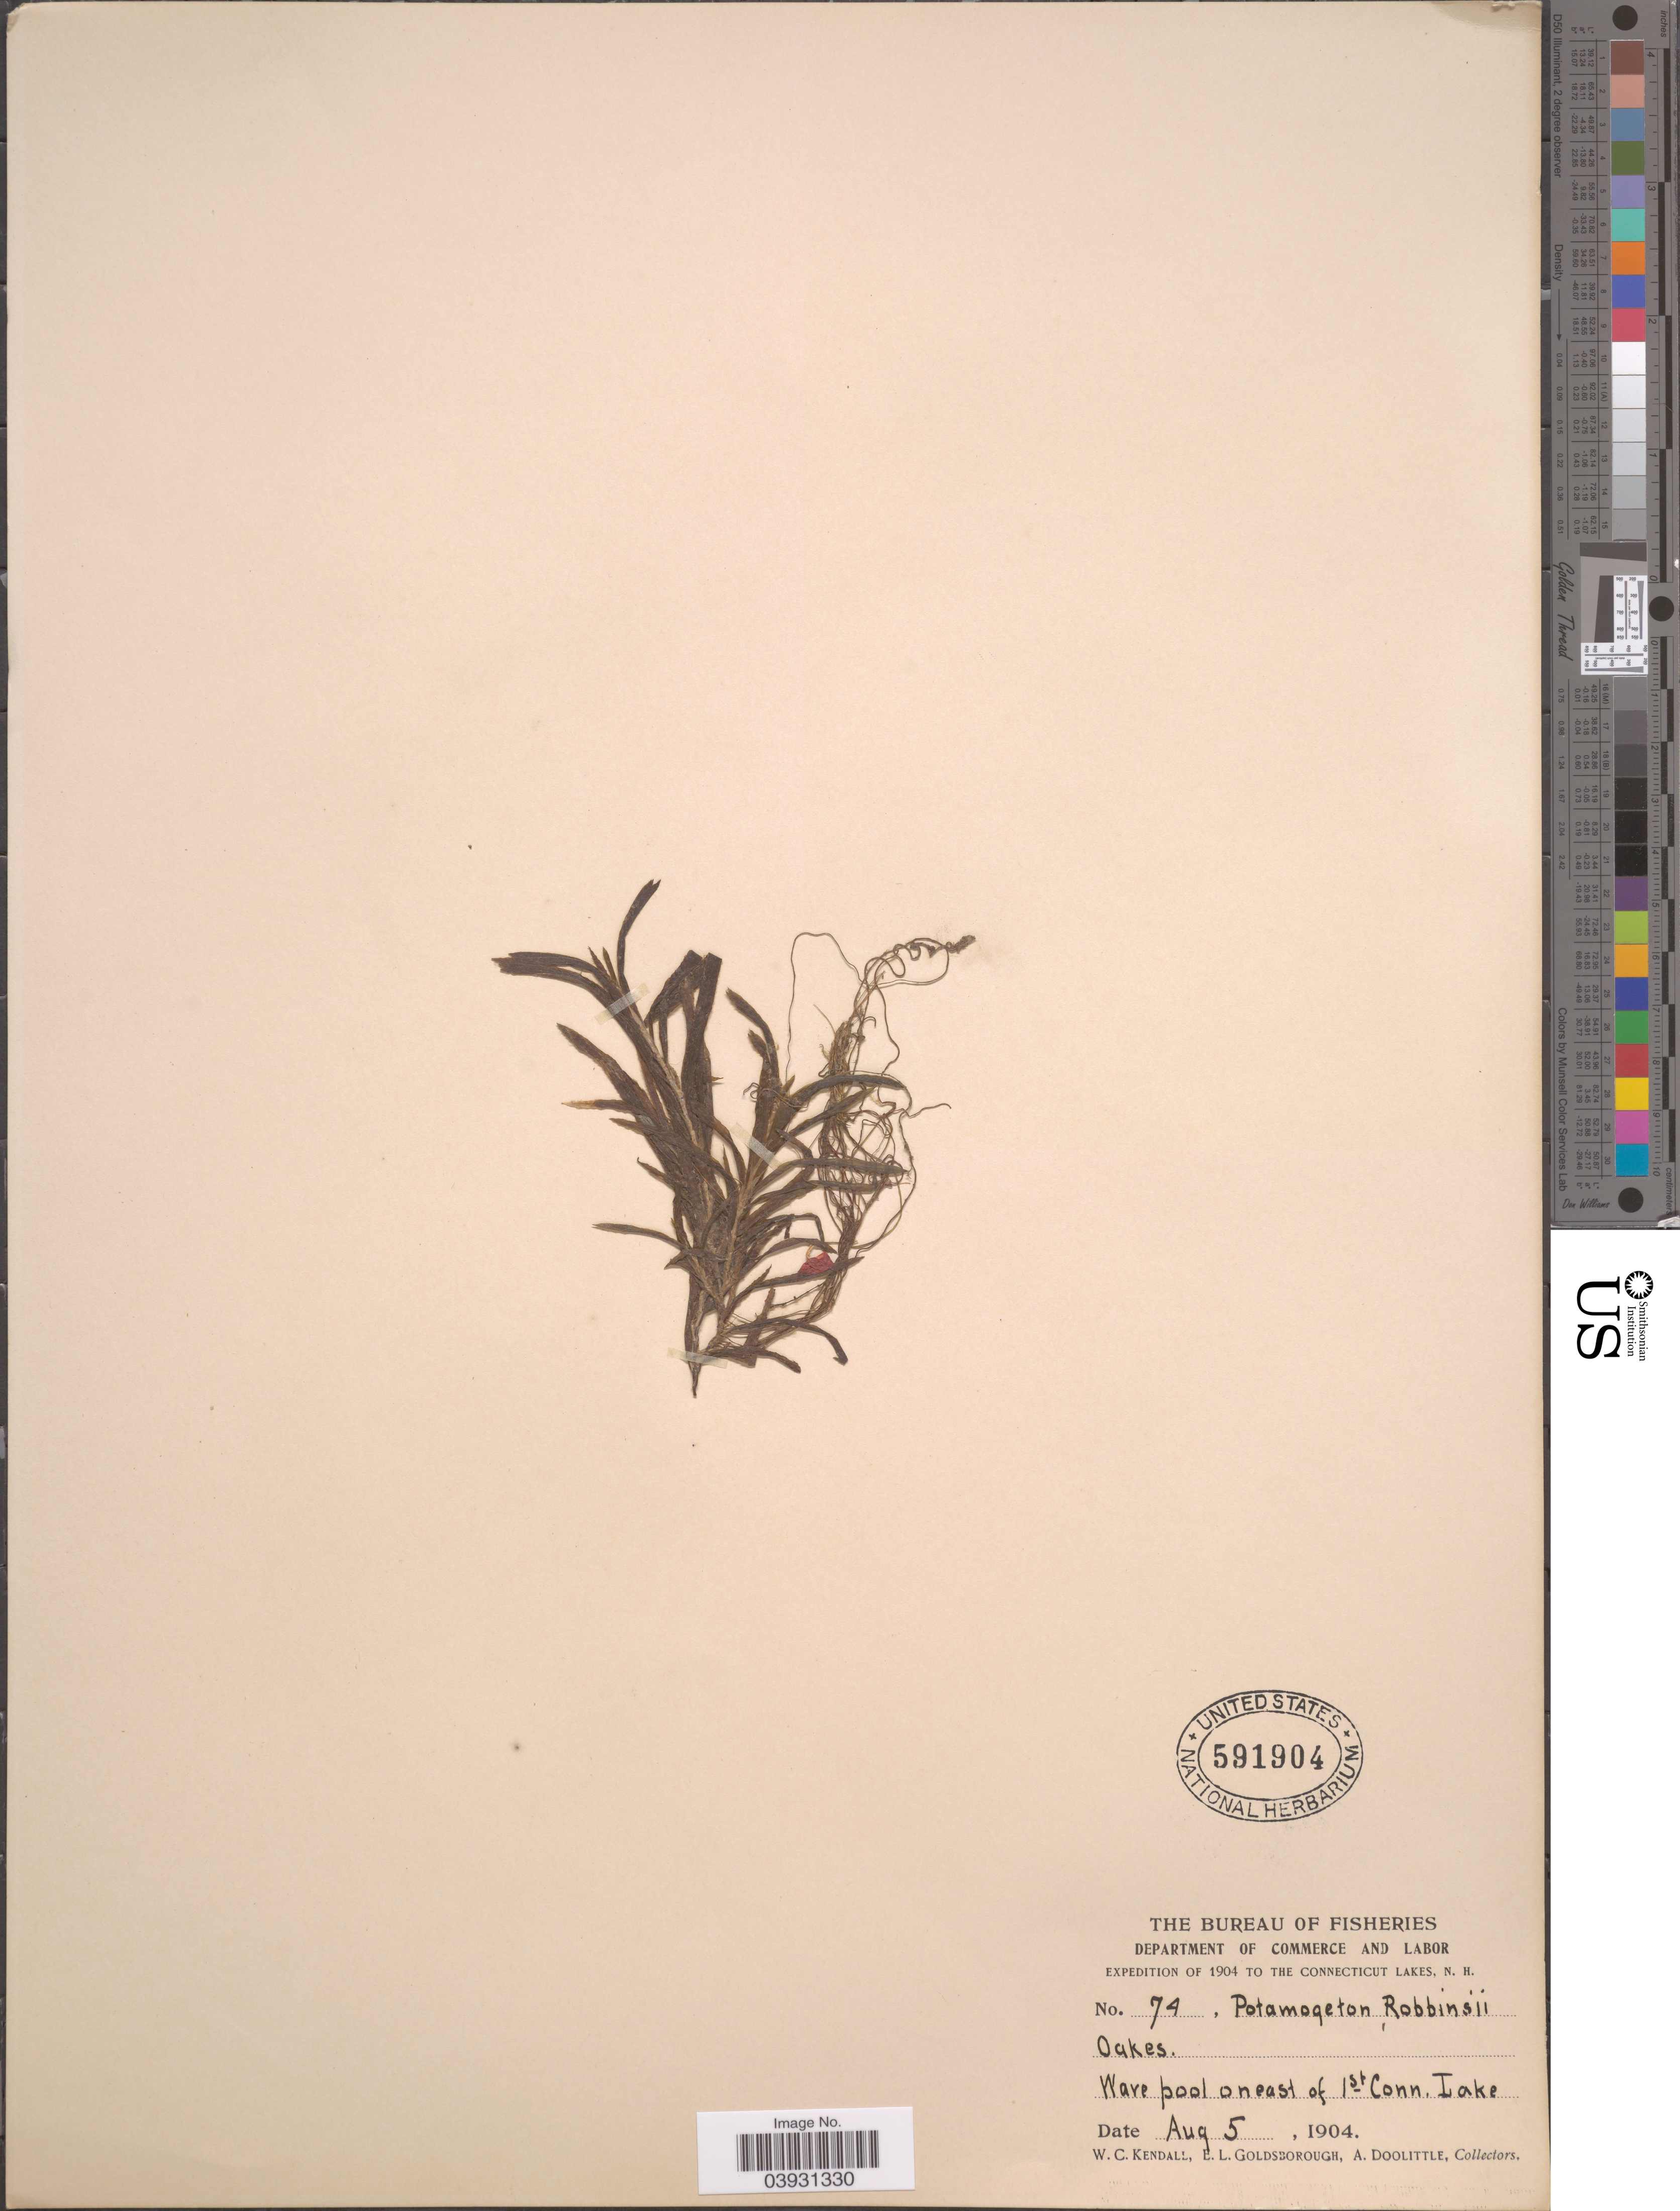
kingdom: Plantae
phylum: Tracheophyta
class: Liliopsida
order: Alismatales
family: Potamogetonaceae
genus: Potamogeton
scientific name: Potamogeton robbinsii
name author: Oakes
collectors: W. Kendall, E. Goldsborough & A. Doolittle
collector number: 74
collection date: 1904-08-05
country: United States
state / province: New Hampshire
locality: The Connecticut Lakes. Ware pool on east of 1st Conn. Lake.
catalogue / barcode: US 591904